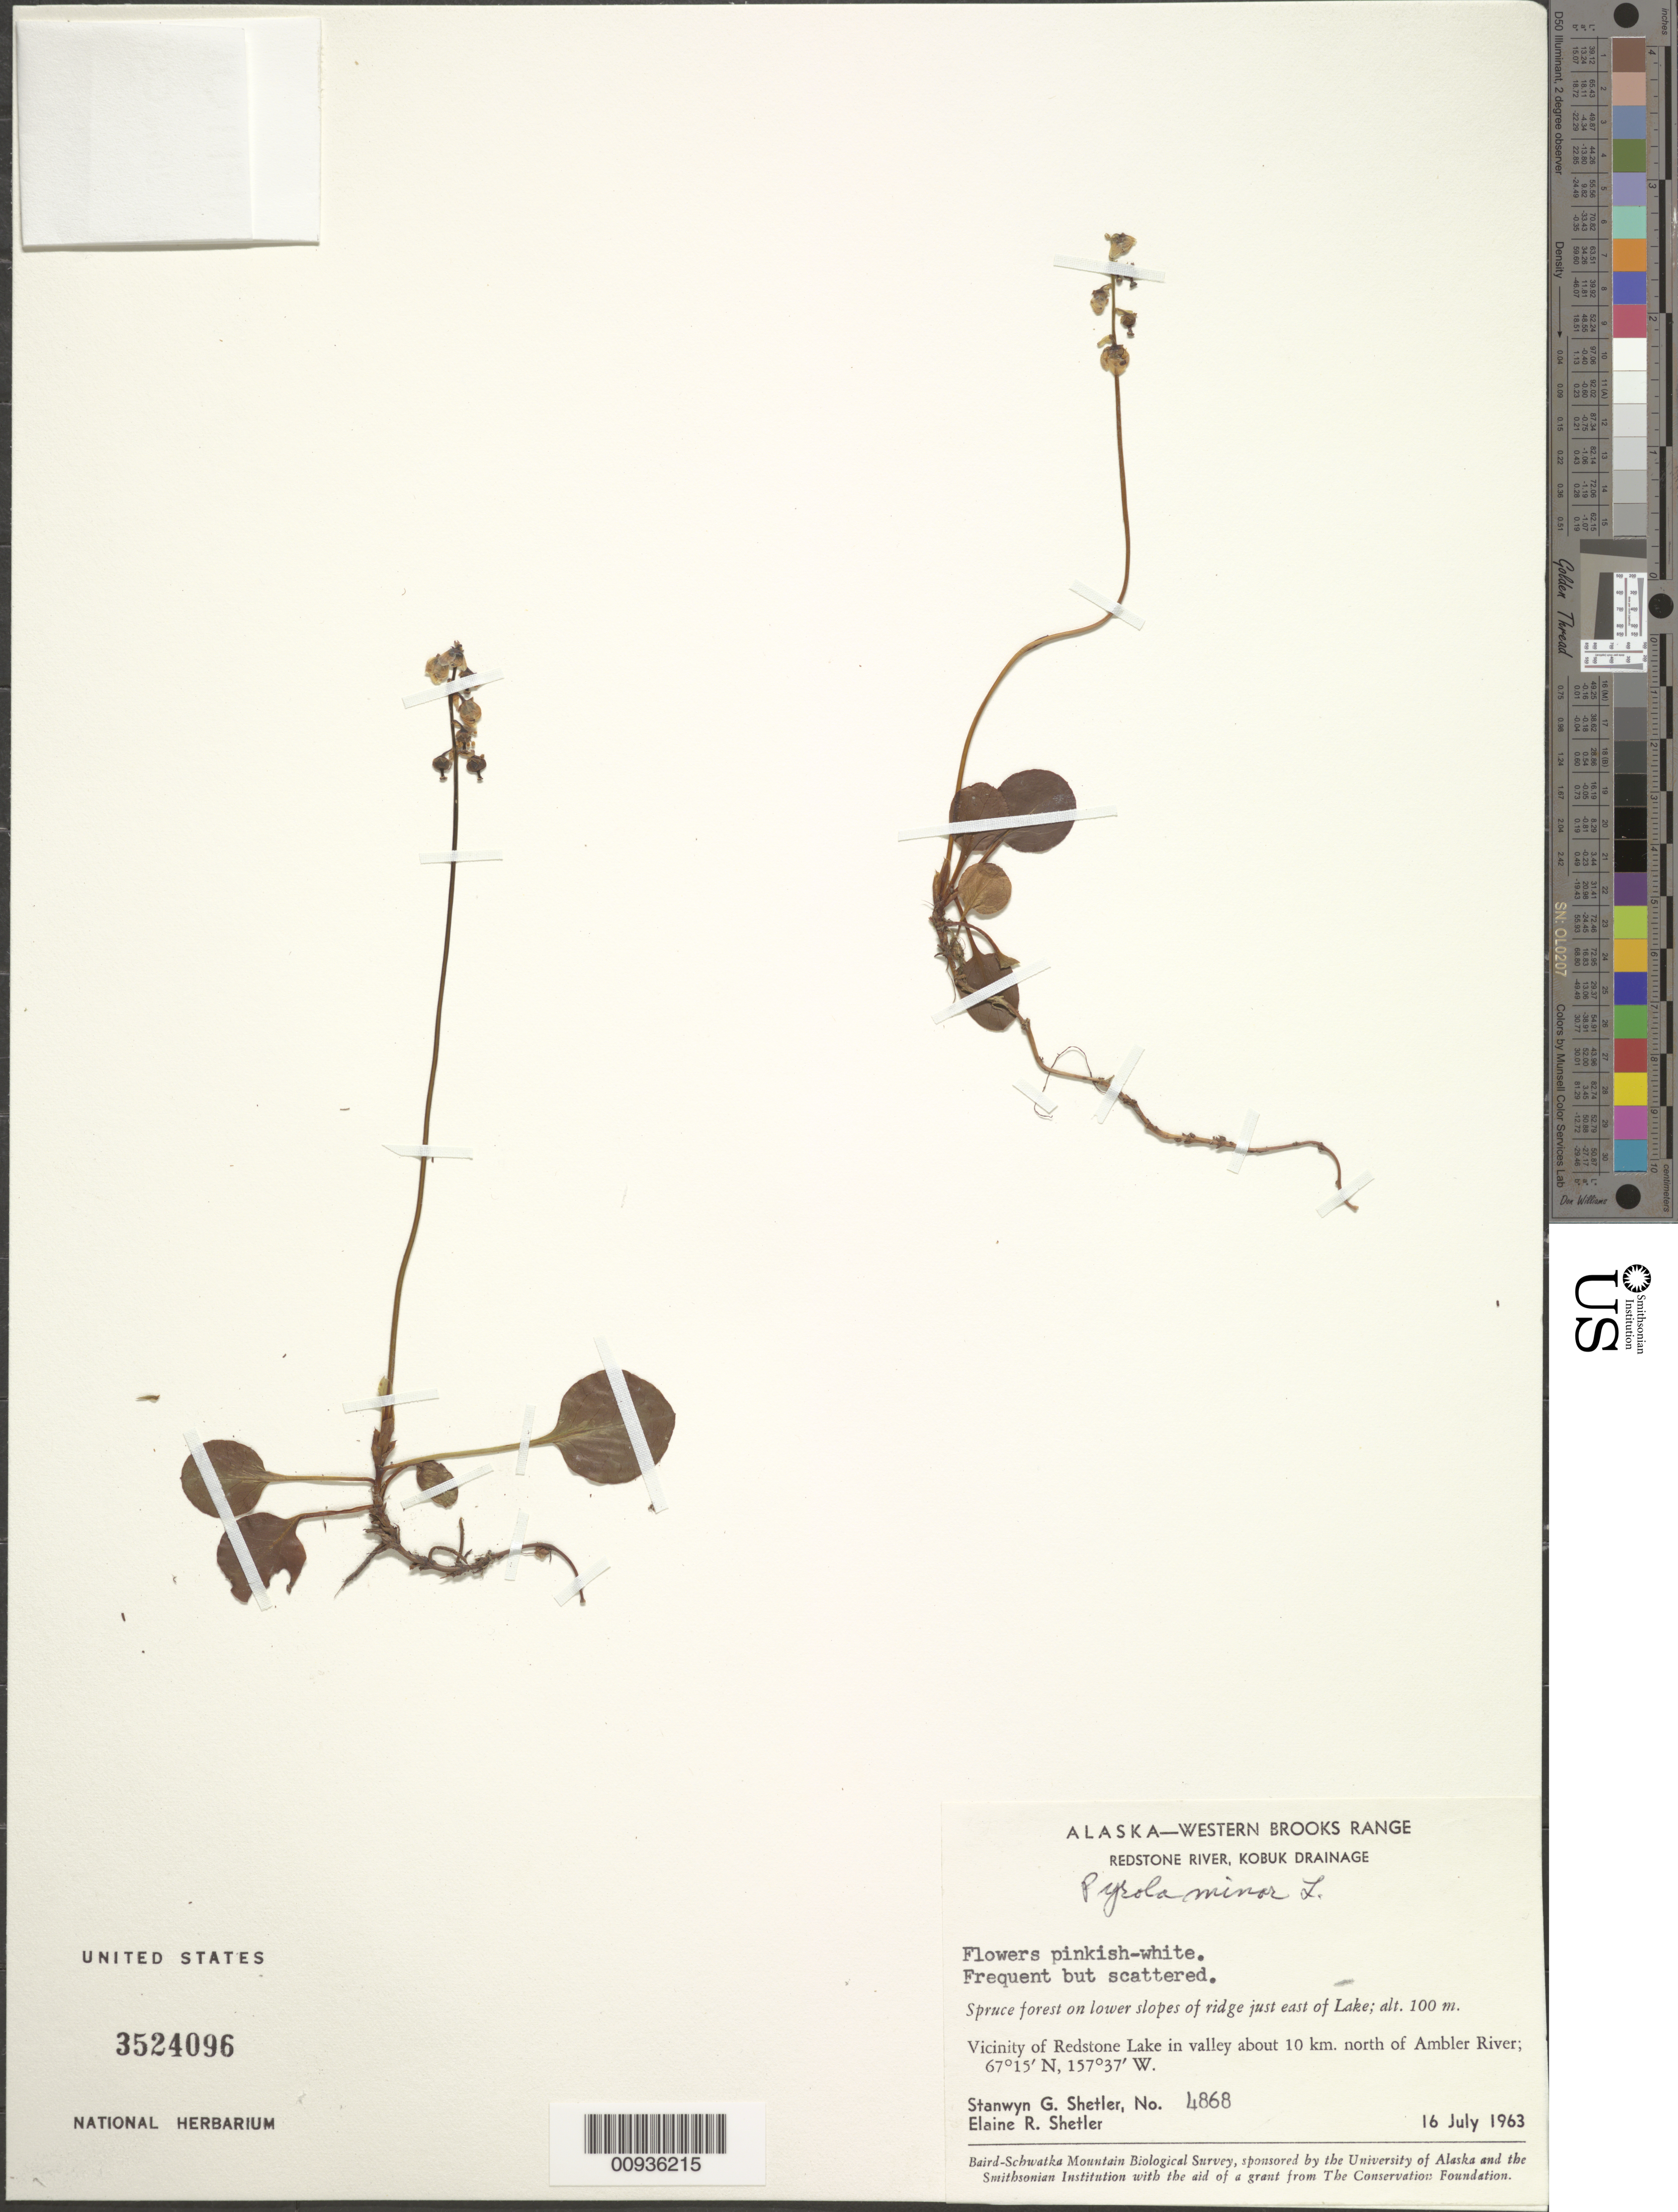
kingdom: Plantae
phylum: Tracheophyta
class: Magnoliopsida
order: Ericales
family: Ericaceae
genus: Pyrola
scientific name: Pyrola minor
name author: L.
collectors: S. Shetler & E. R. Shetler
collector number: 4868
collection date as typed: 16 Jul 1963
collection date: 1963-07-16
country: United States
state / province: Alaska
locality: Vicinity of Redstone Lake in valley about 10 km. north of Ambler River. Western Brooks Range, Redstone River, Kobuk Drainage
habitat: Spruce forest on lower slopes of ridge just east of Lake.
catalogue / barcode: US 3524096